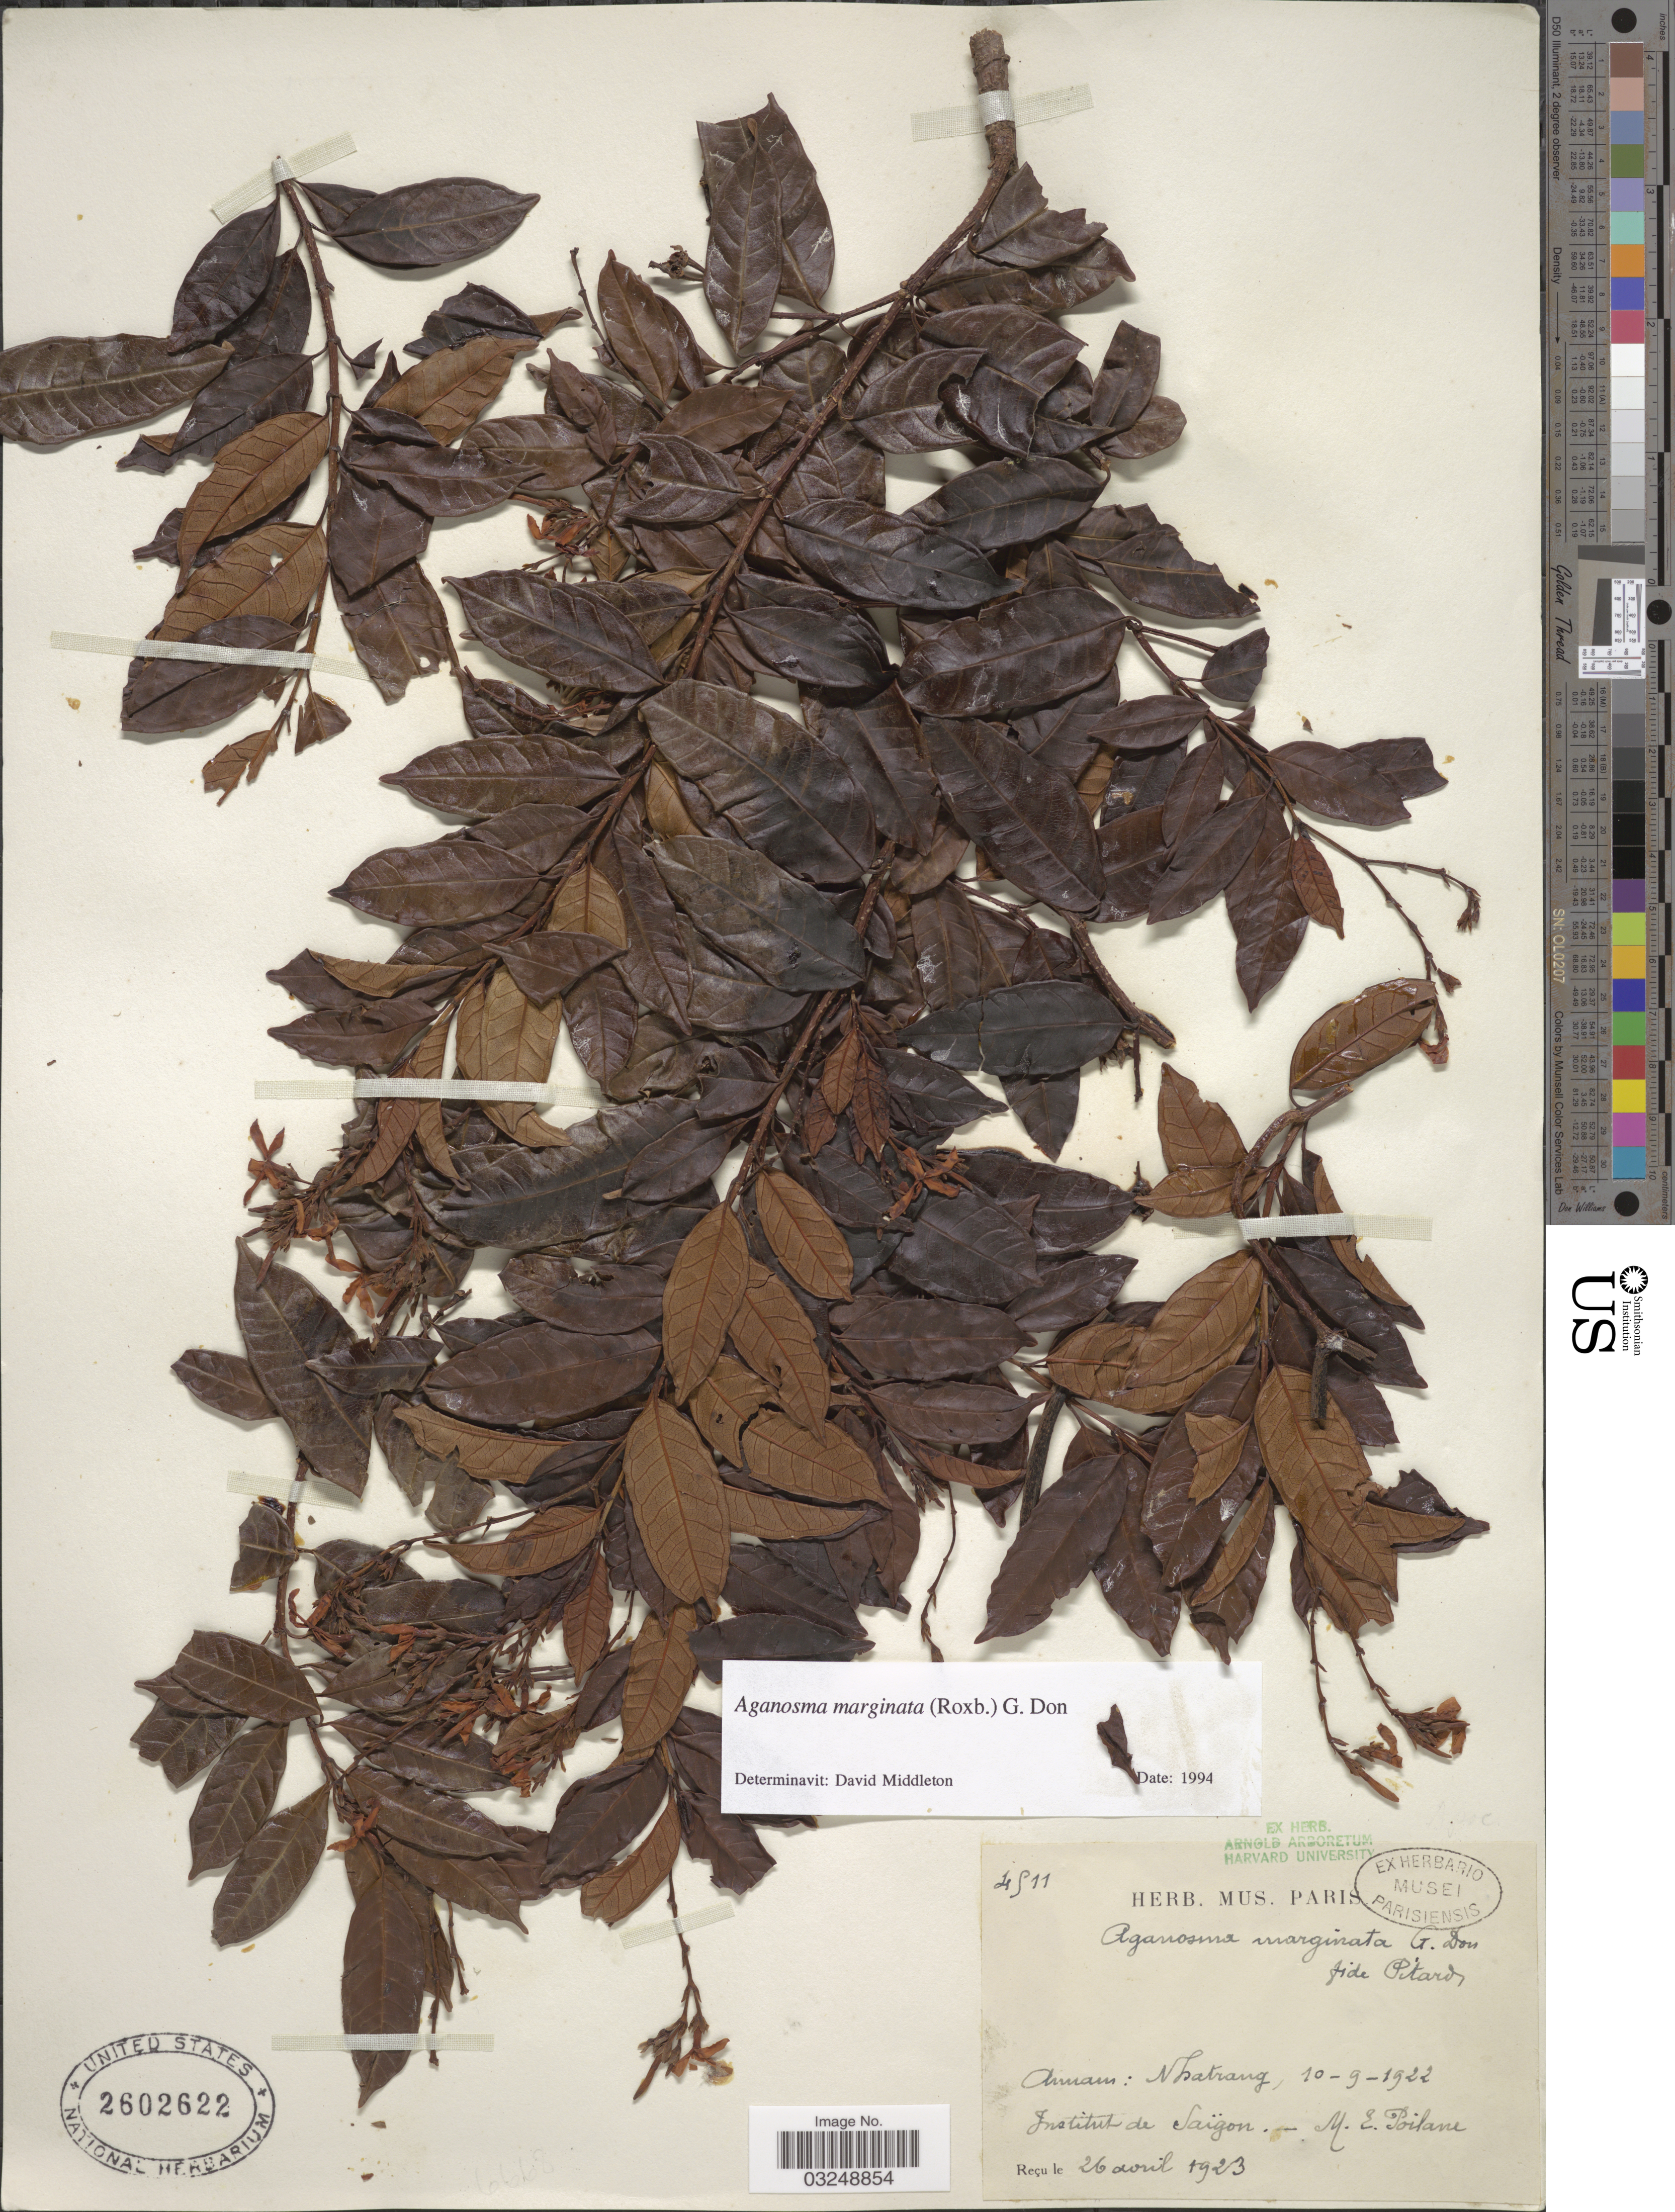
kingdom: Plantae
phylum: Tracheophyta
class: Magnoliopsida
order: Gentianales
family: Apocynaceae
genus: Aganosma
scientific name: Aganosma marginata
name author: (Roxb.) G. Don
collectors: M. Poilane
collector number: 4511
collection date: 1922-09-10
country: Vietnam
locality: Anam: Nhatrang. Saïgon.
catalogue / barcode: US 2602622